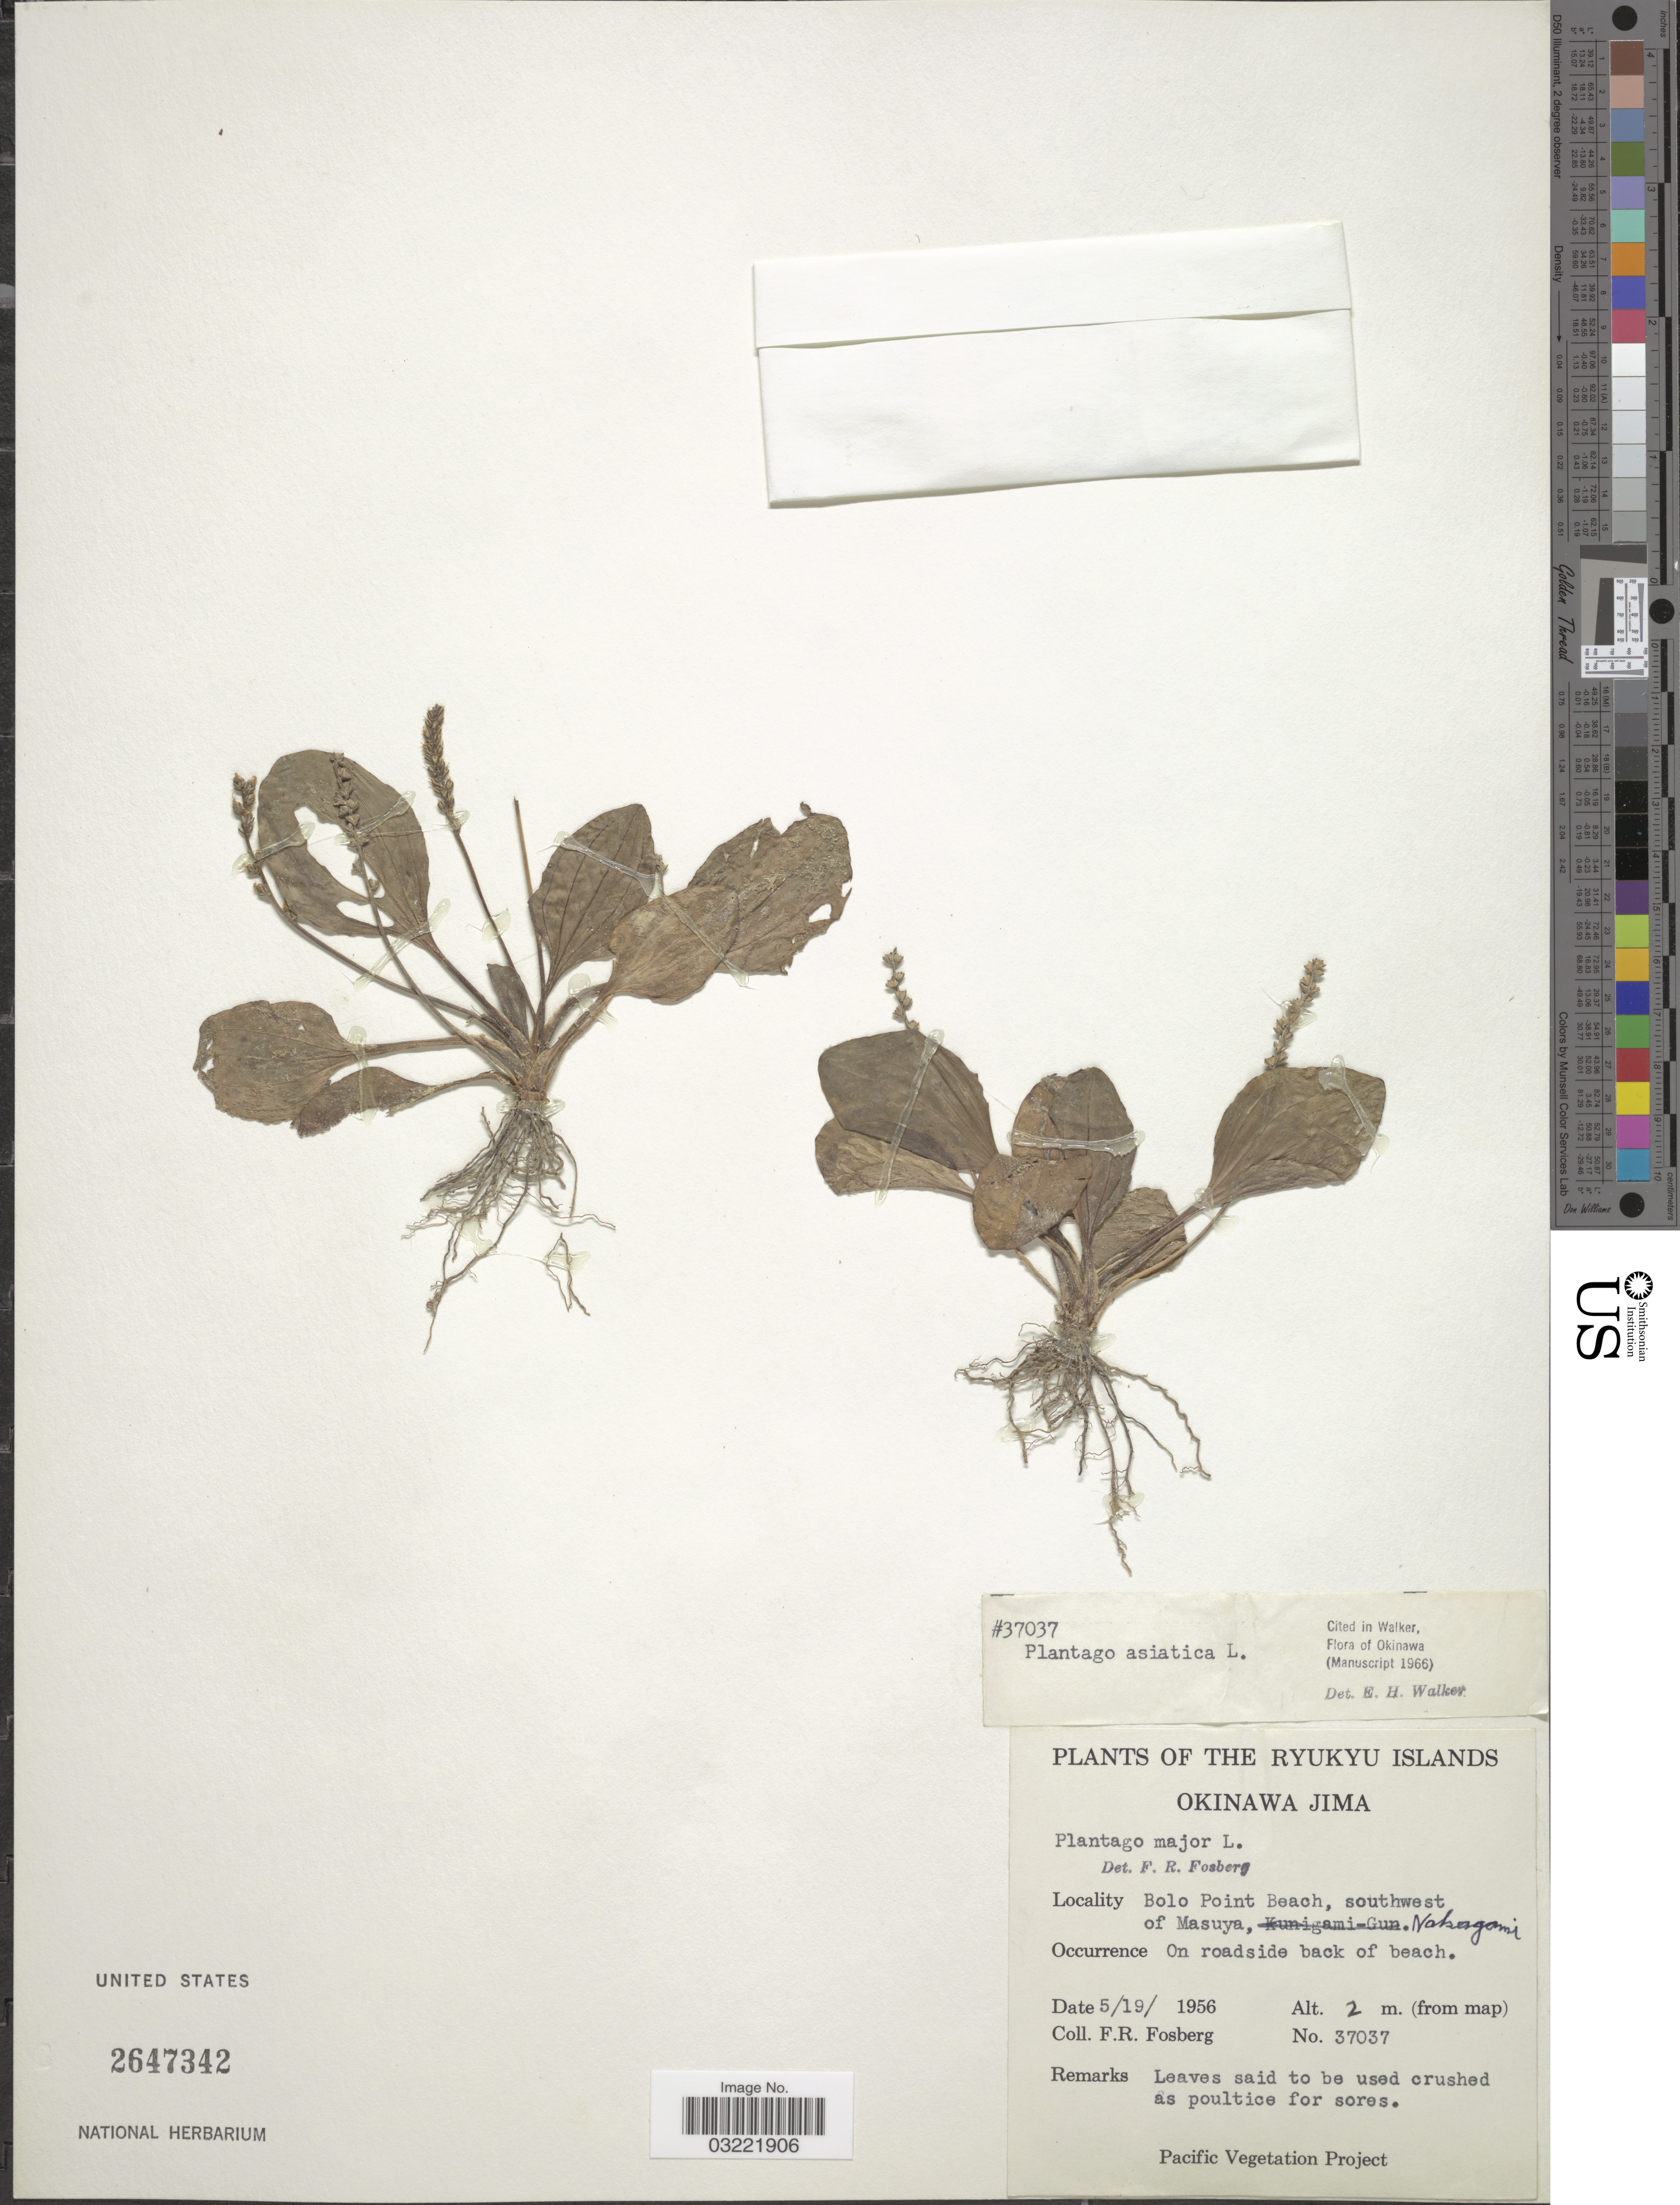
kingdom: Plantae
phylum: Tracheophyta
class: Magnoliopsida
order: Lamiales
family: Plantaginaceae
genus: Plantago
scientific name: Plantago asiatica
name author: L.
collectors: F. R. Fosberg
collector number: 37037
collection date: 1956-05-19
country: Japan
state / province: Okinawa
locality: The Ryukyu Islands. Okinawa Jima. Bolo Point Beach, southwest of Masuya, Nakagami.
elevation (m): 2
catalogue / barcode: US 2647342